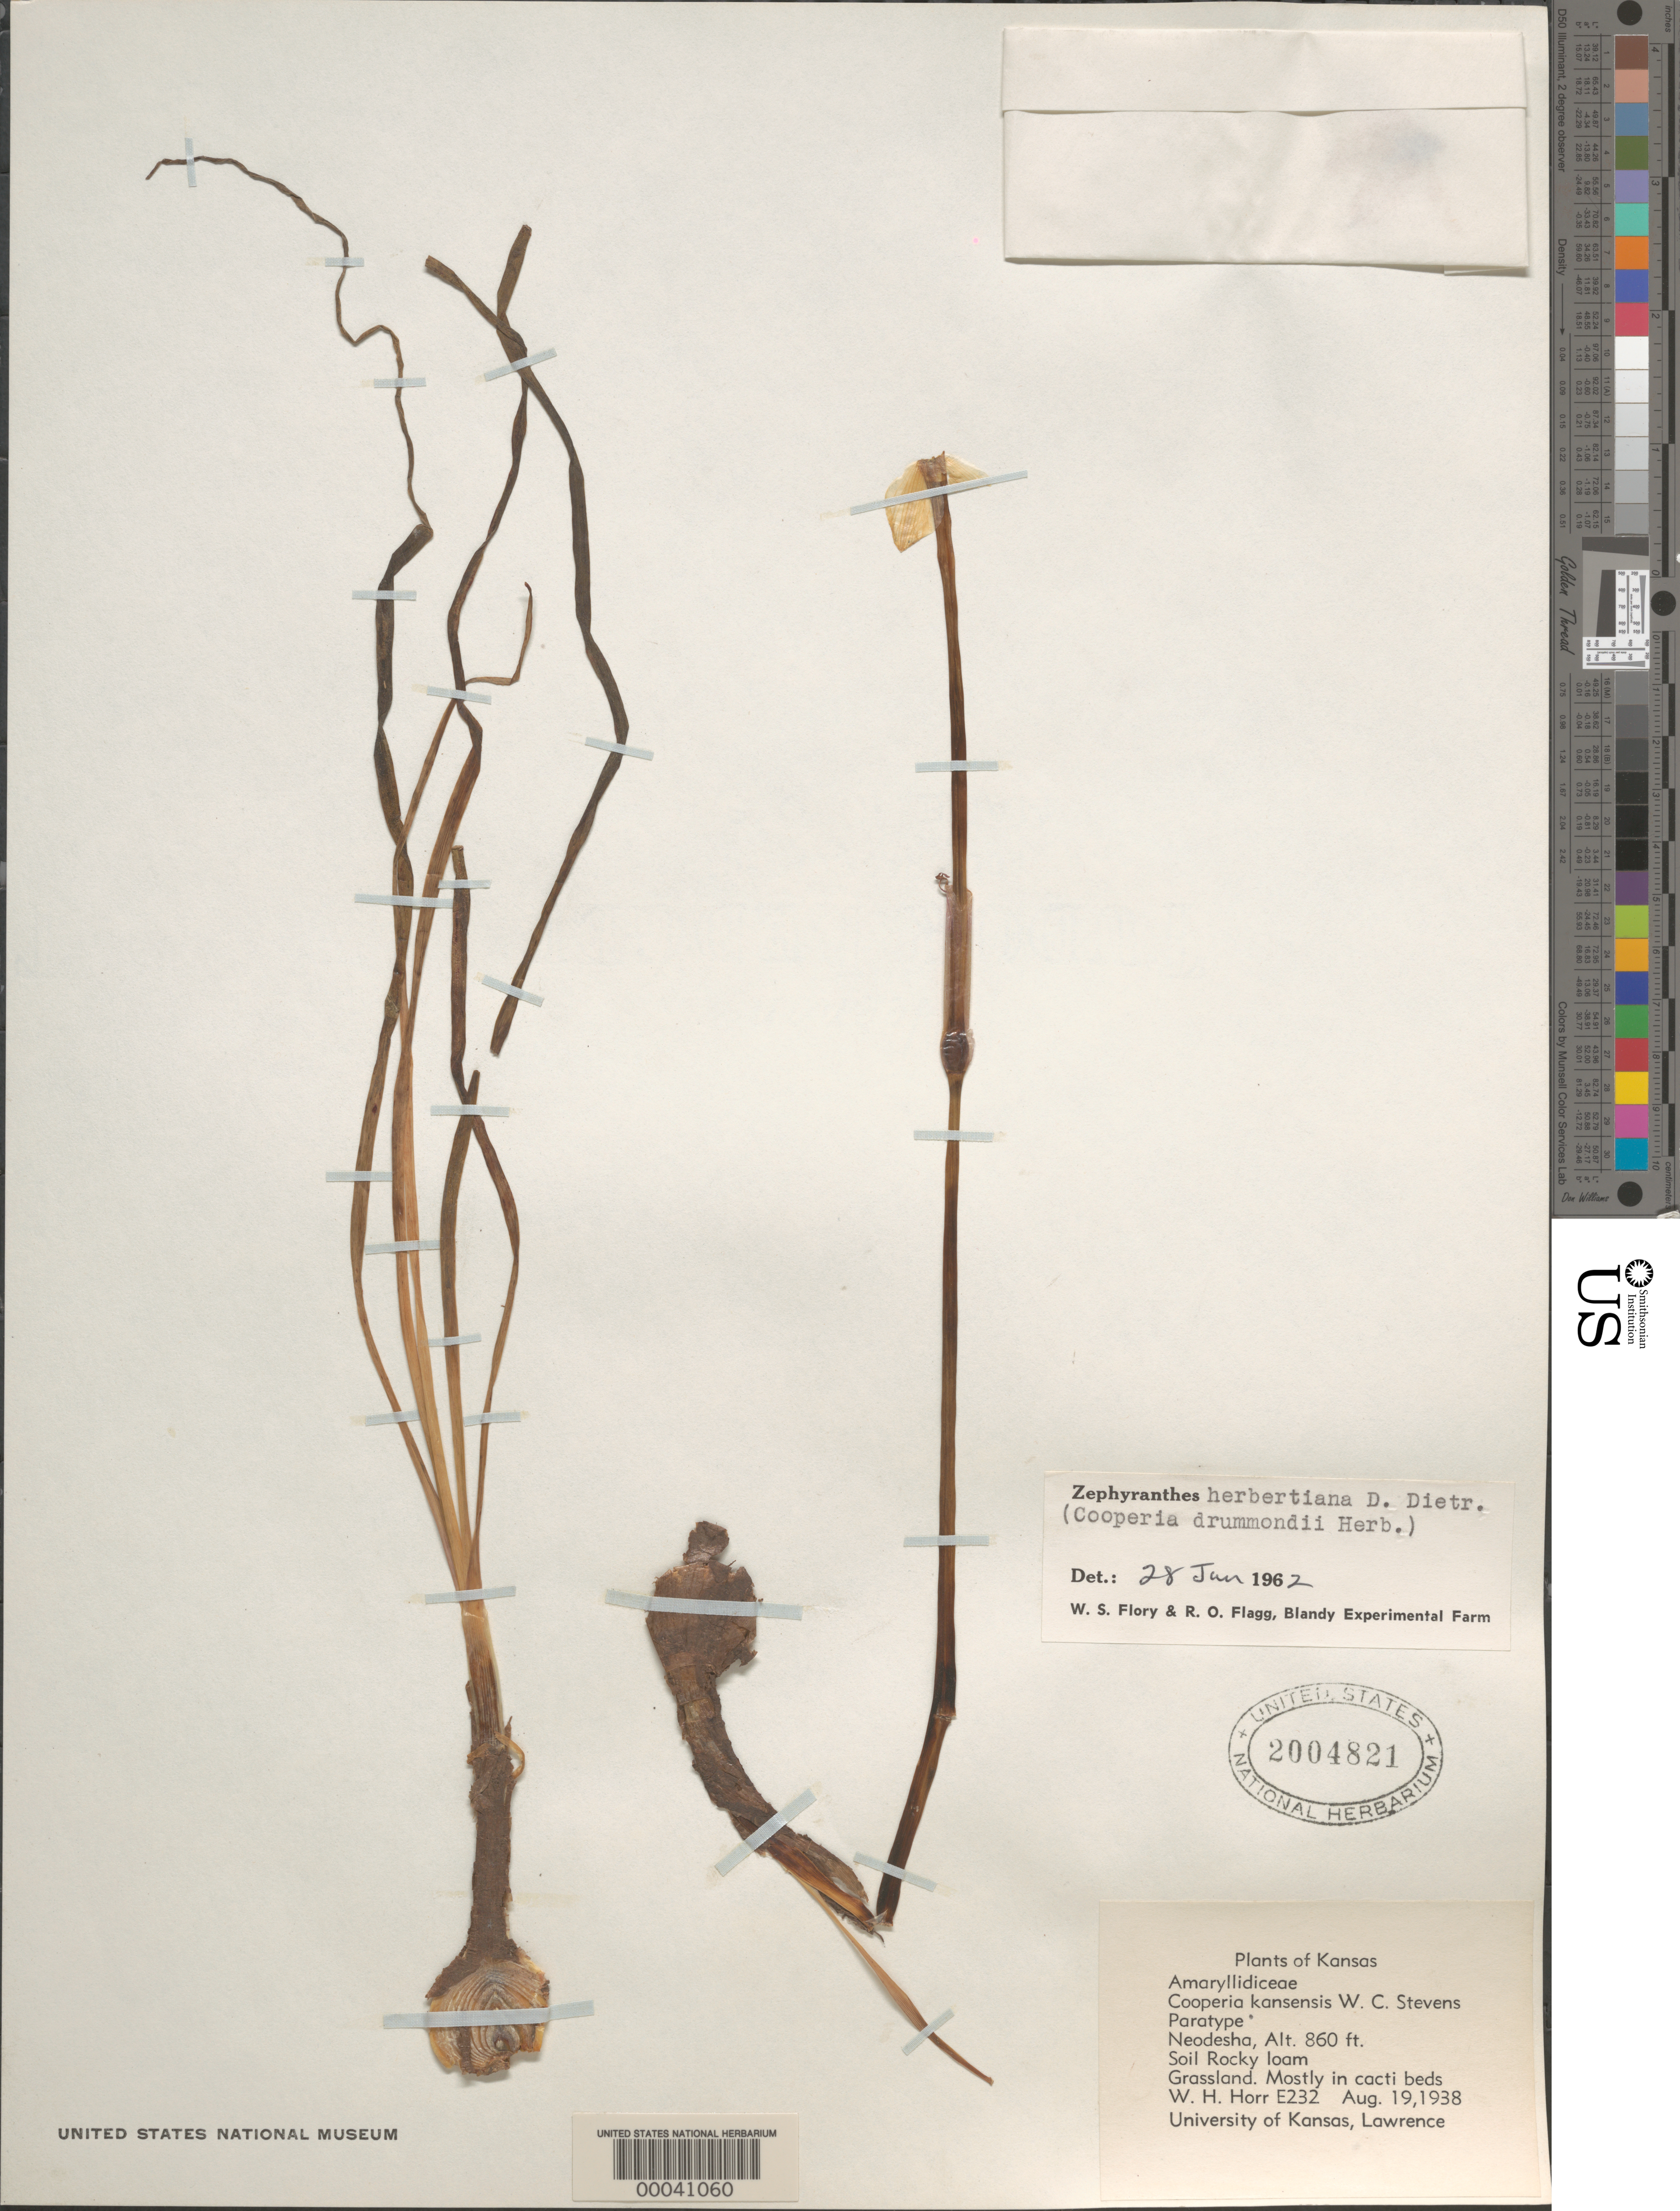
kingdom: Plantae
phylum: Tracheophyta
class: Liliopsida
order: Asparagales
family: Amaryllidaceae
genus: Zephyranthes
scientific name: Zephyranthes herbertiana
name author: D. Dietr.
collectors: W. H. Horr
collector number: E232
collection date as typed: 19 Aug 1938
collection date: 1938-08-19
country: United States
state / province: Kansas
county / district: Wilson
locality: Neodesha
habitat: Rocky loam soil, grassland. mostly in cactus bed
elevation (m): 262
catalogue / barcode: US 2004821